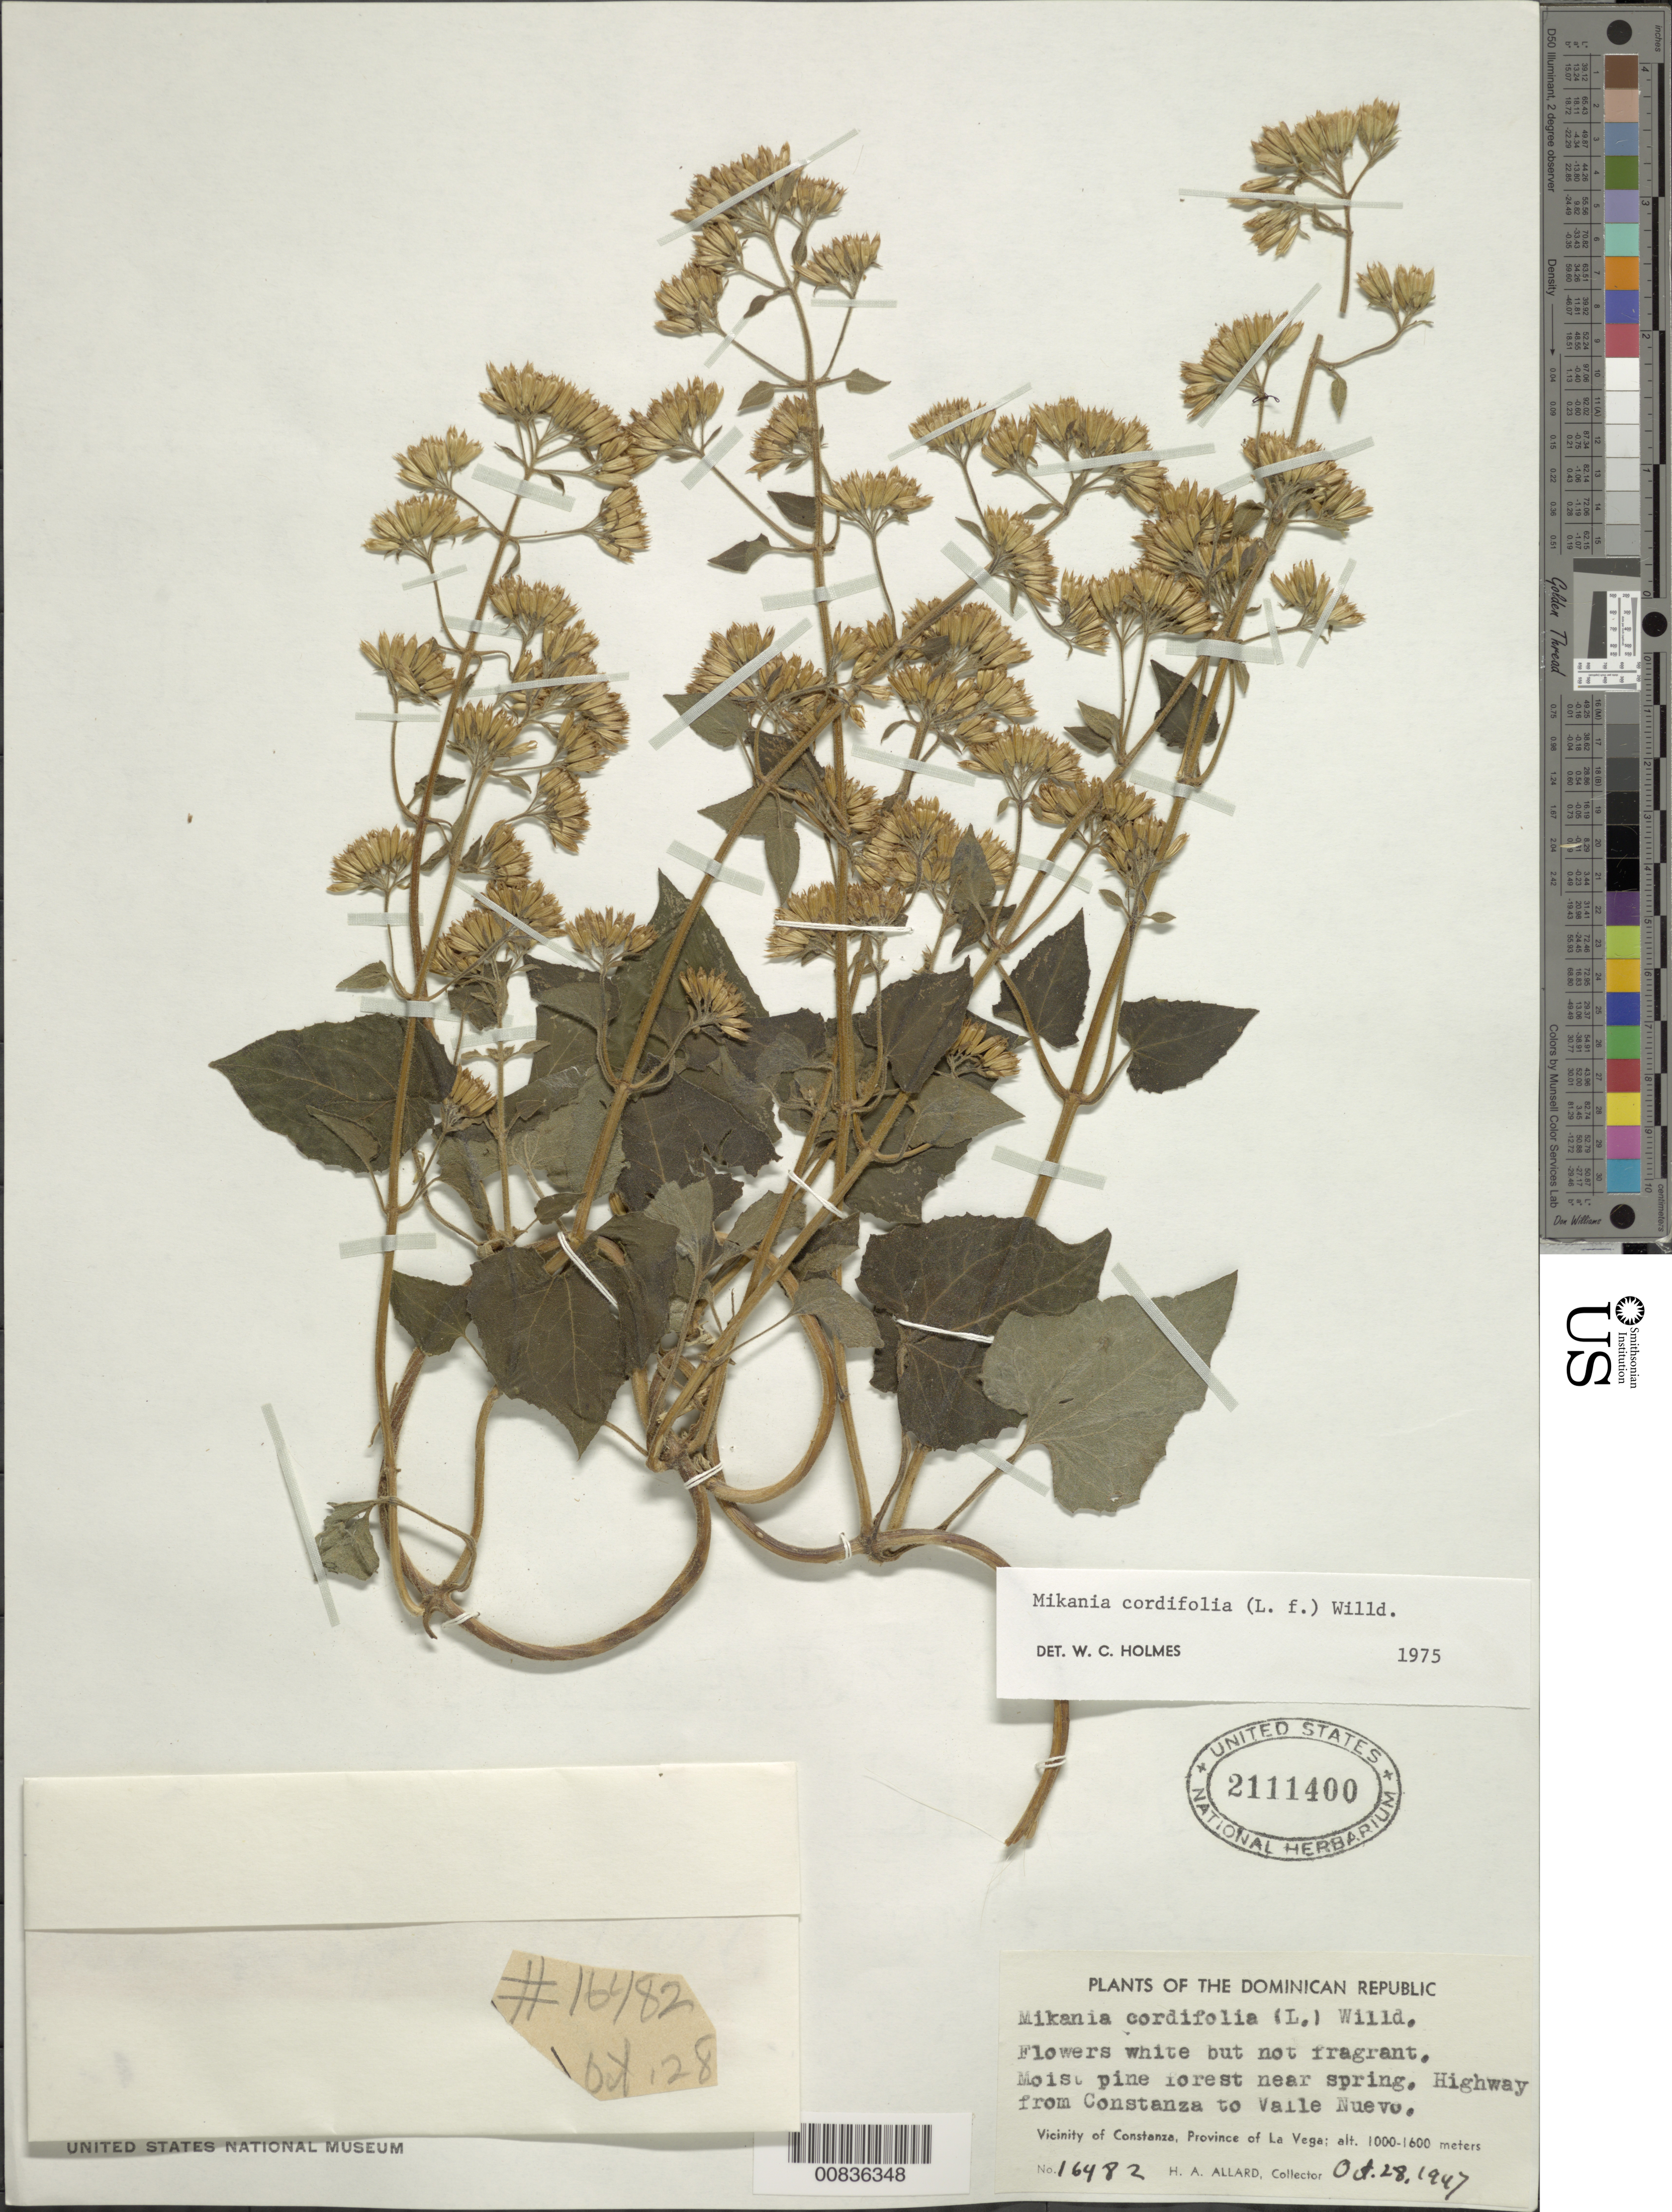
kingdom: Plantae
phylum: Tracheophyta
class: Magnoliopsida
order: Asterales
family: Asteraceae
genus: Mikania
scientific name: Mikania cordifolia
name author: Kunth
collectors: H. A. Allard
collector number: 16482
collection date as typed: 28 Oct 1947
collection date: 1947-10-28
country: Dominican Republic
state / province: La Vega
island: Hispaniola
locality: Vicinity of Constanza, highway from Constanza to Valle Nuevo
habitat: Moist pine forest near spring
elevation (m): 1000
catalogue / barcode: US 2111400